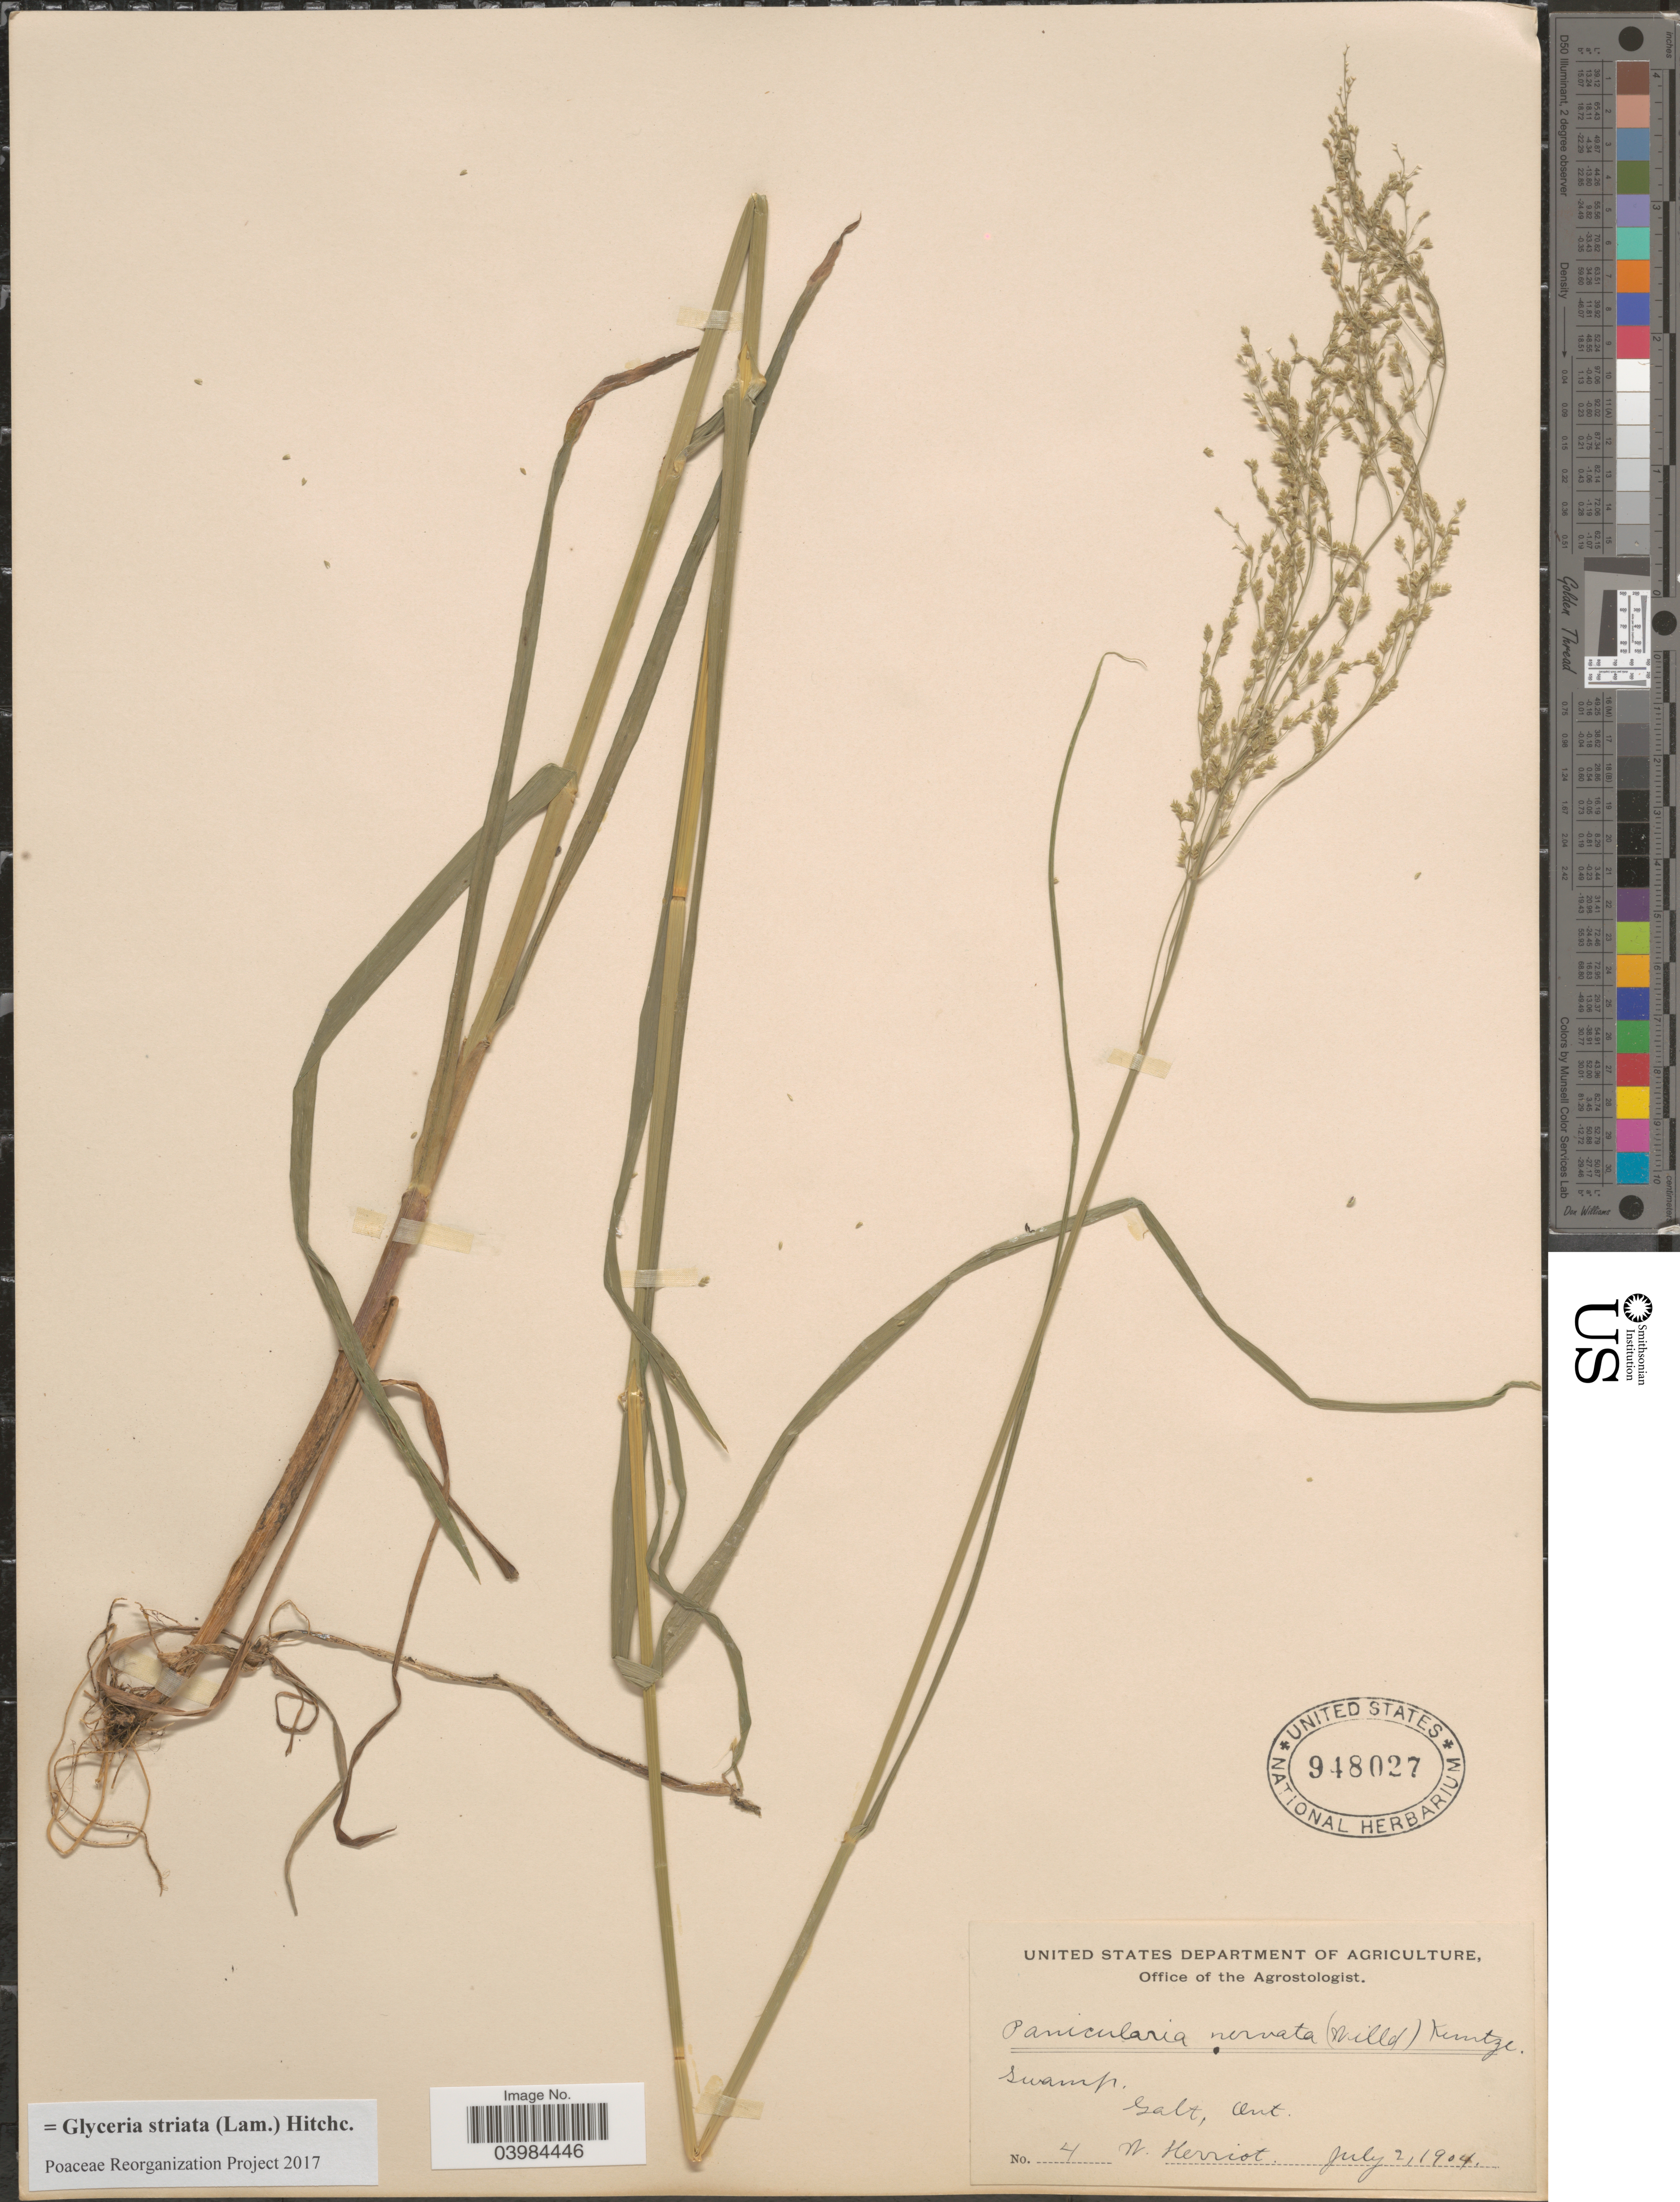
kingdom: Plantae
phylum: Tracheophyta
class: Liliopsida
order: Poales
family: Poaceae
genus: Glyceria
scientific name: Glyceria striata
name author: (Lam.) Hitchc.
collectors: W. Herriot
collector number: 4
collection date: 1904-07-02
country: Canada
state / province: Ontario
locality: Galt.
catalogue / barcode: US 948027